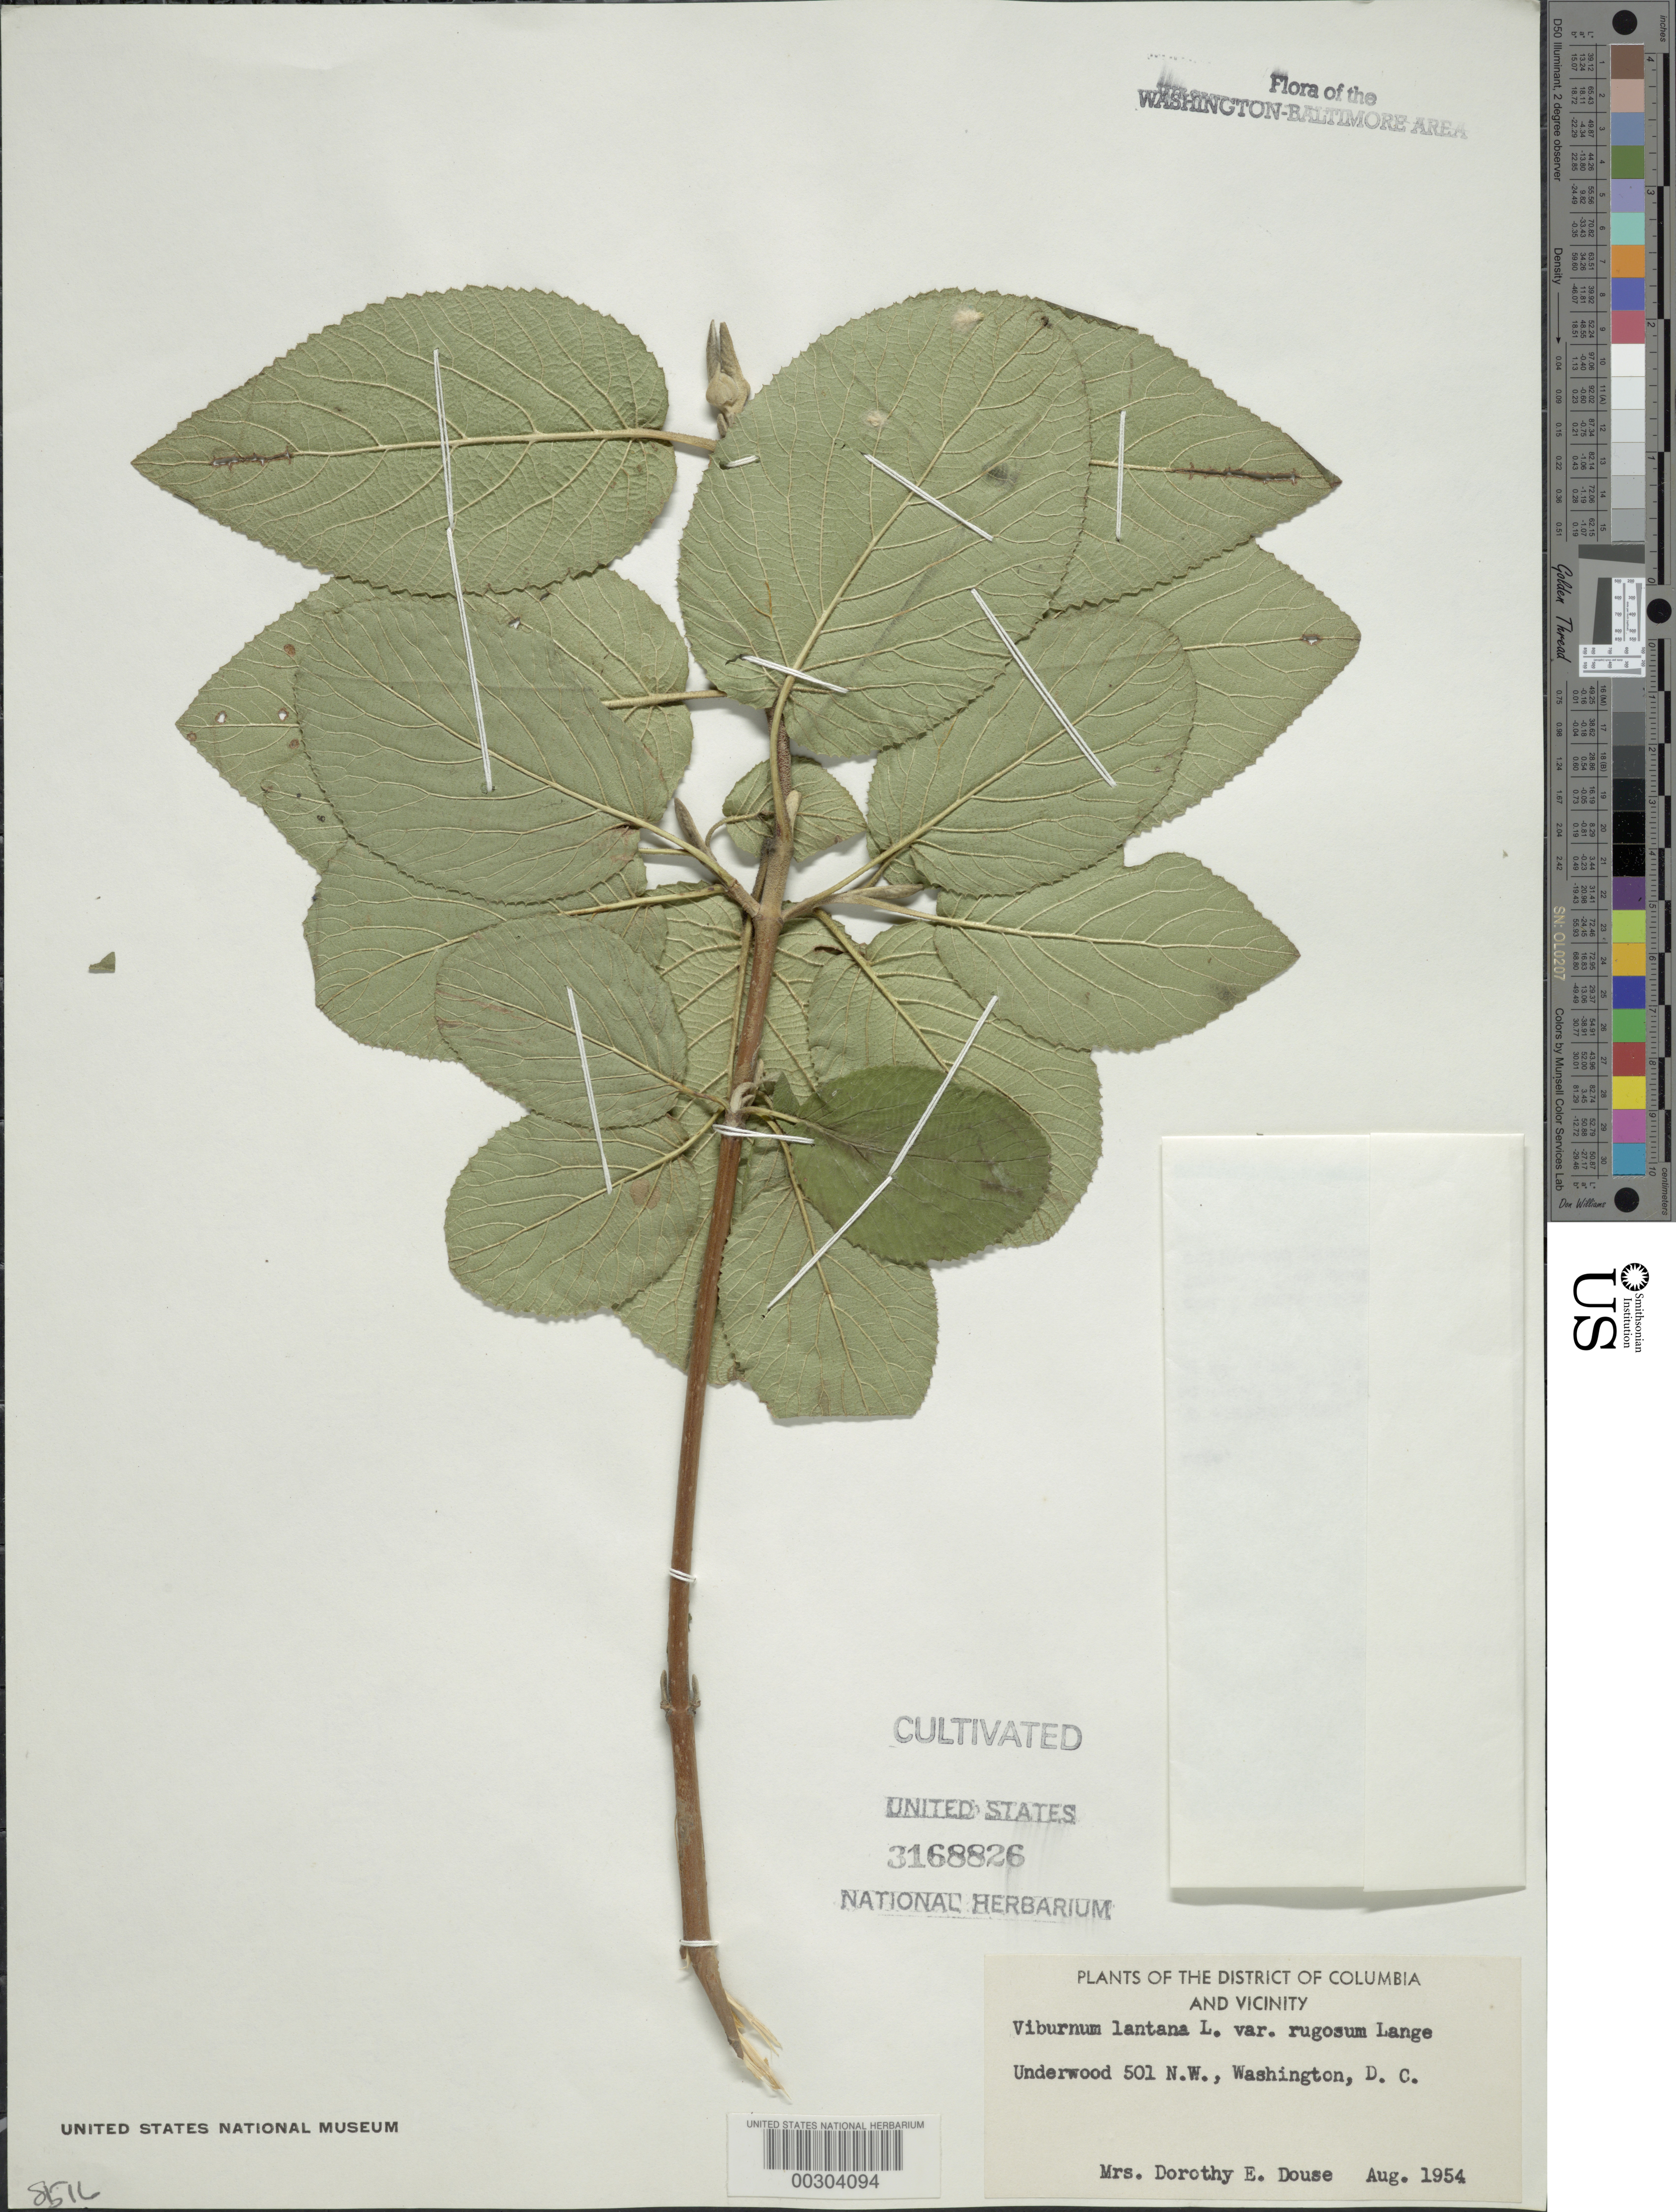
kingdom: Plantae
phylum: Tracheophyta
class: Magnoliopsida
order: Dipsacales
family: Viburnaceae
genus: Viburnum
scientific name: Viburnum lantana var. rugosum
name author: Lange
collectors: D. Douse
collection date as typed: Aug 1954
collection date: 1954-08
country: United States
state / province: District of Columbia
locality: Washington, 501 Underwood NW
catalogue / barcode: US 3168826